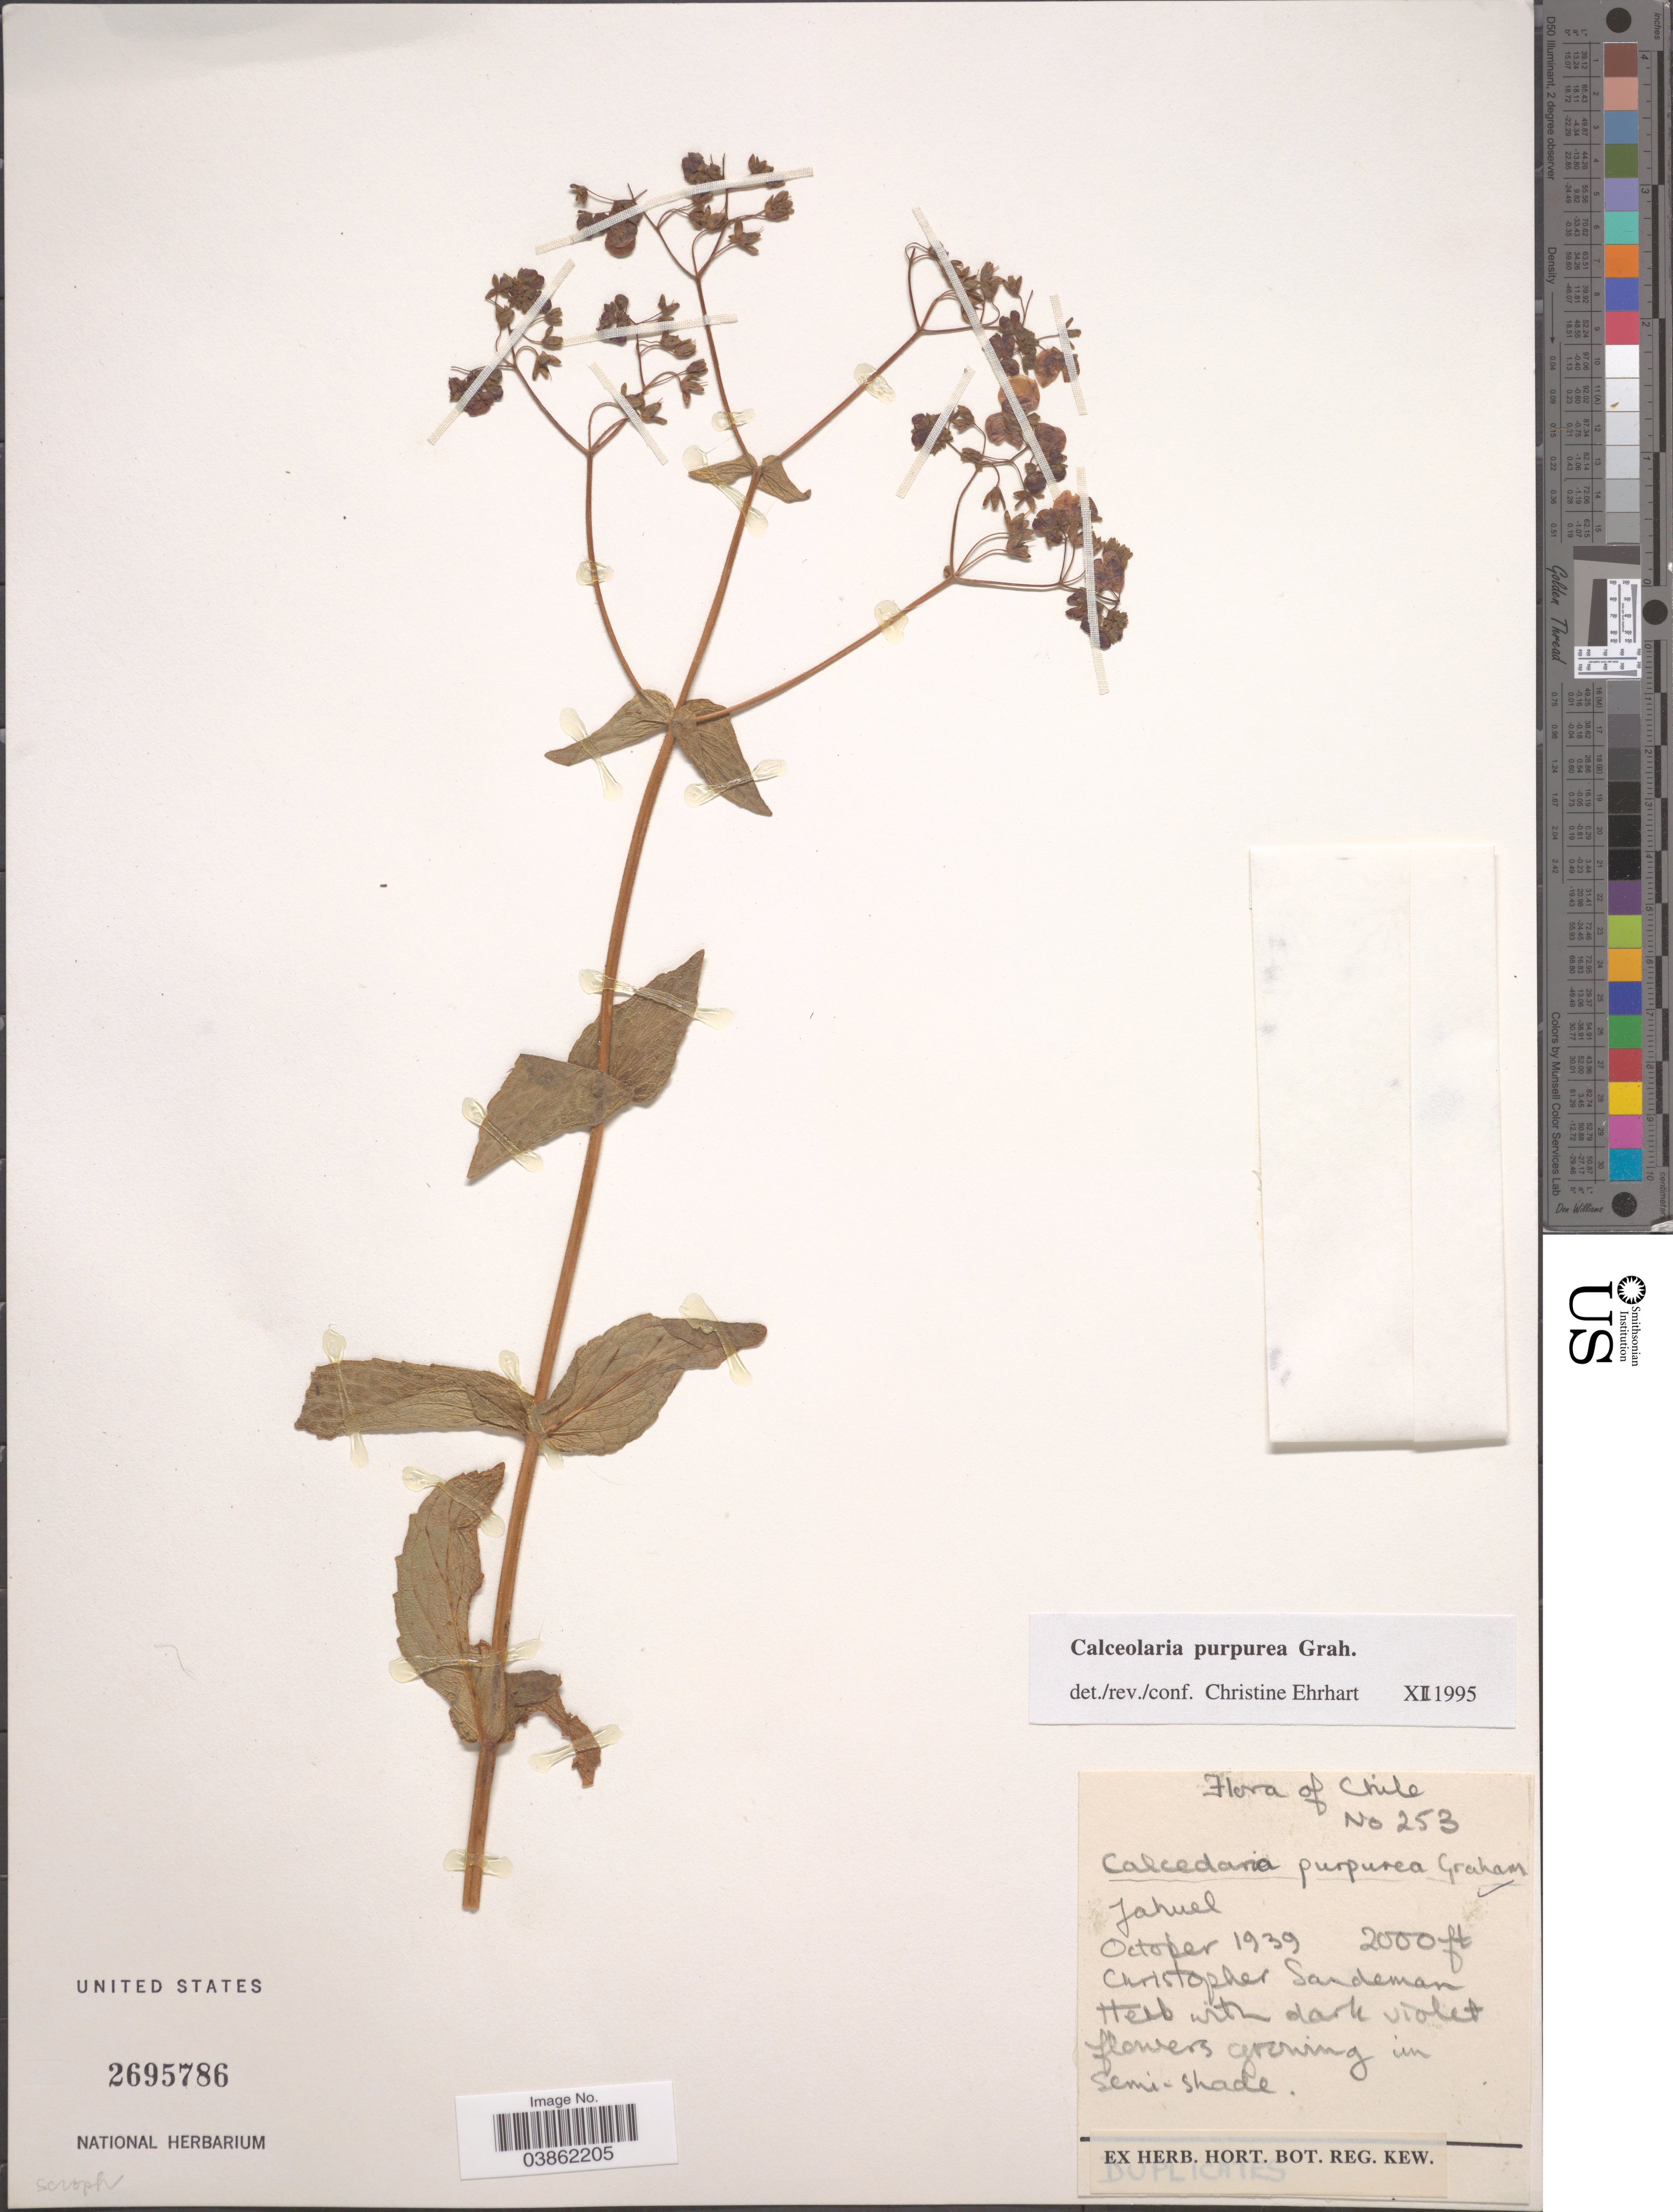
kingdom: Plantae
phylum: Tracheophyta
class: Magnoliopsida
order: Lamiales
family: Calceolariaceae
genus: Calceolaria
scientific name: Calceolaria purpurea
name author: Graham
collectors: C. Sandeman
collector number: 253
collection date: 1939-10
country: Chile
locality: Jahuel [unsure placement].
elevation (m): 610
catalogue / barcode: US 2695786